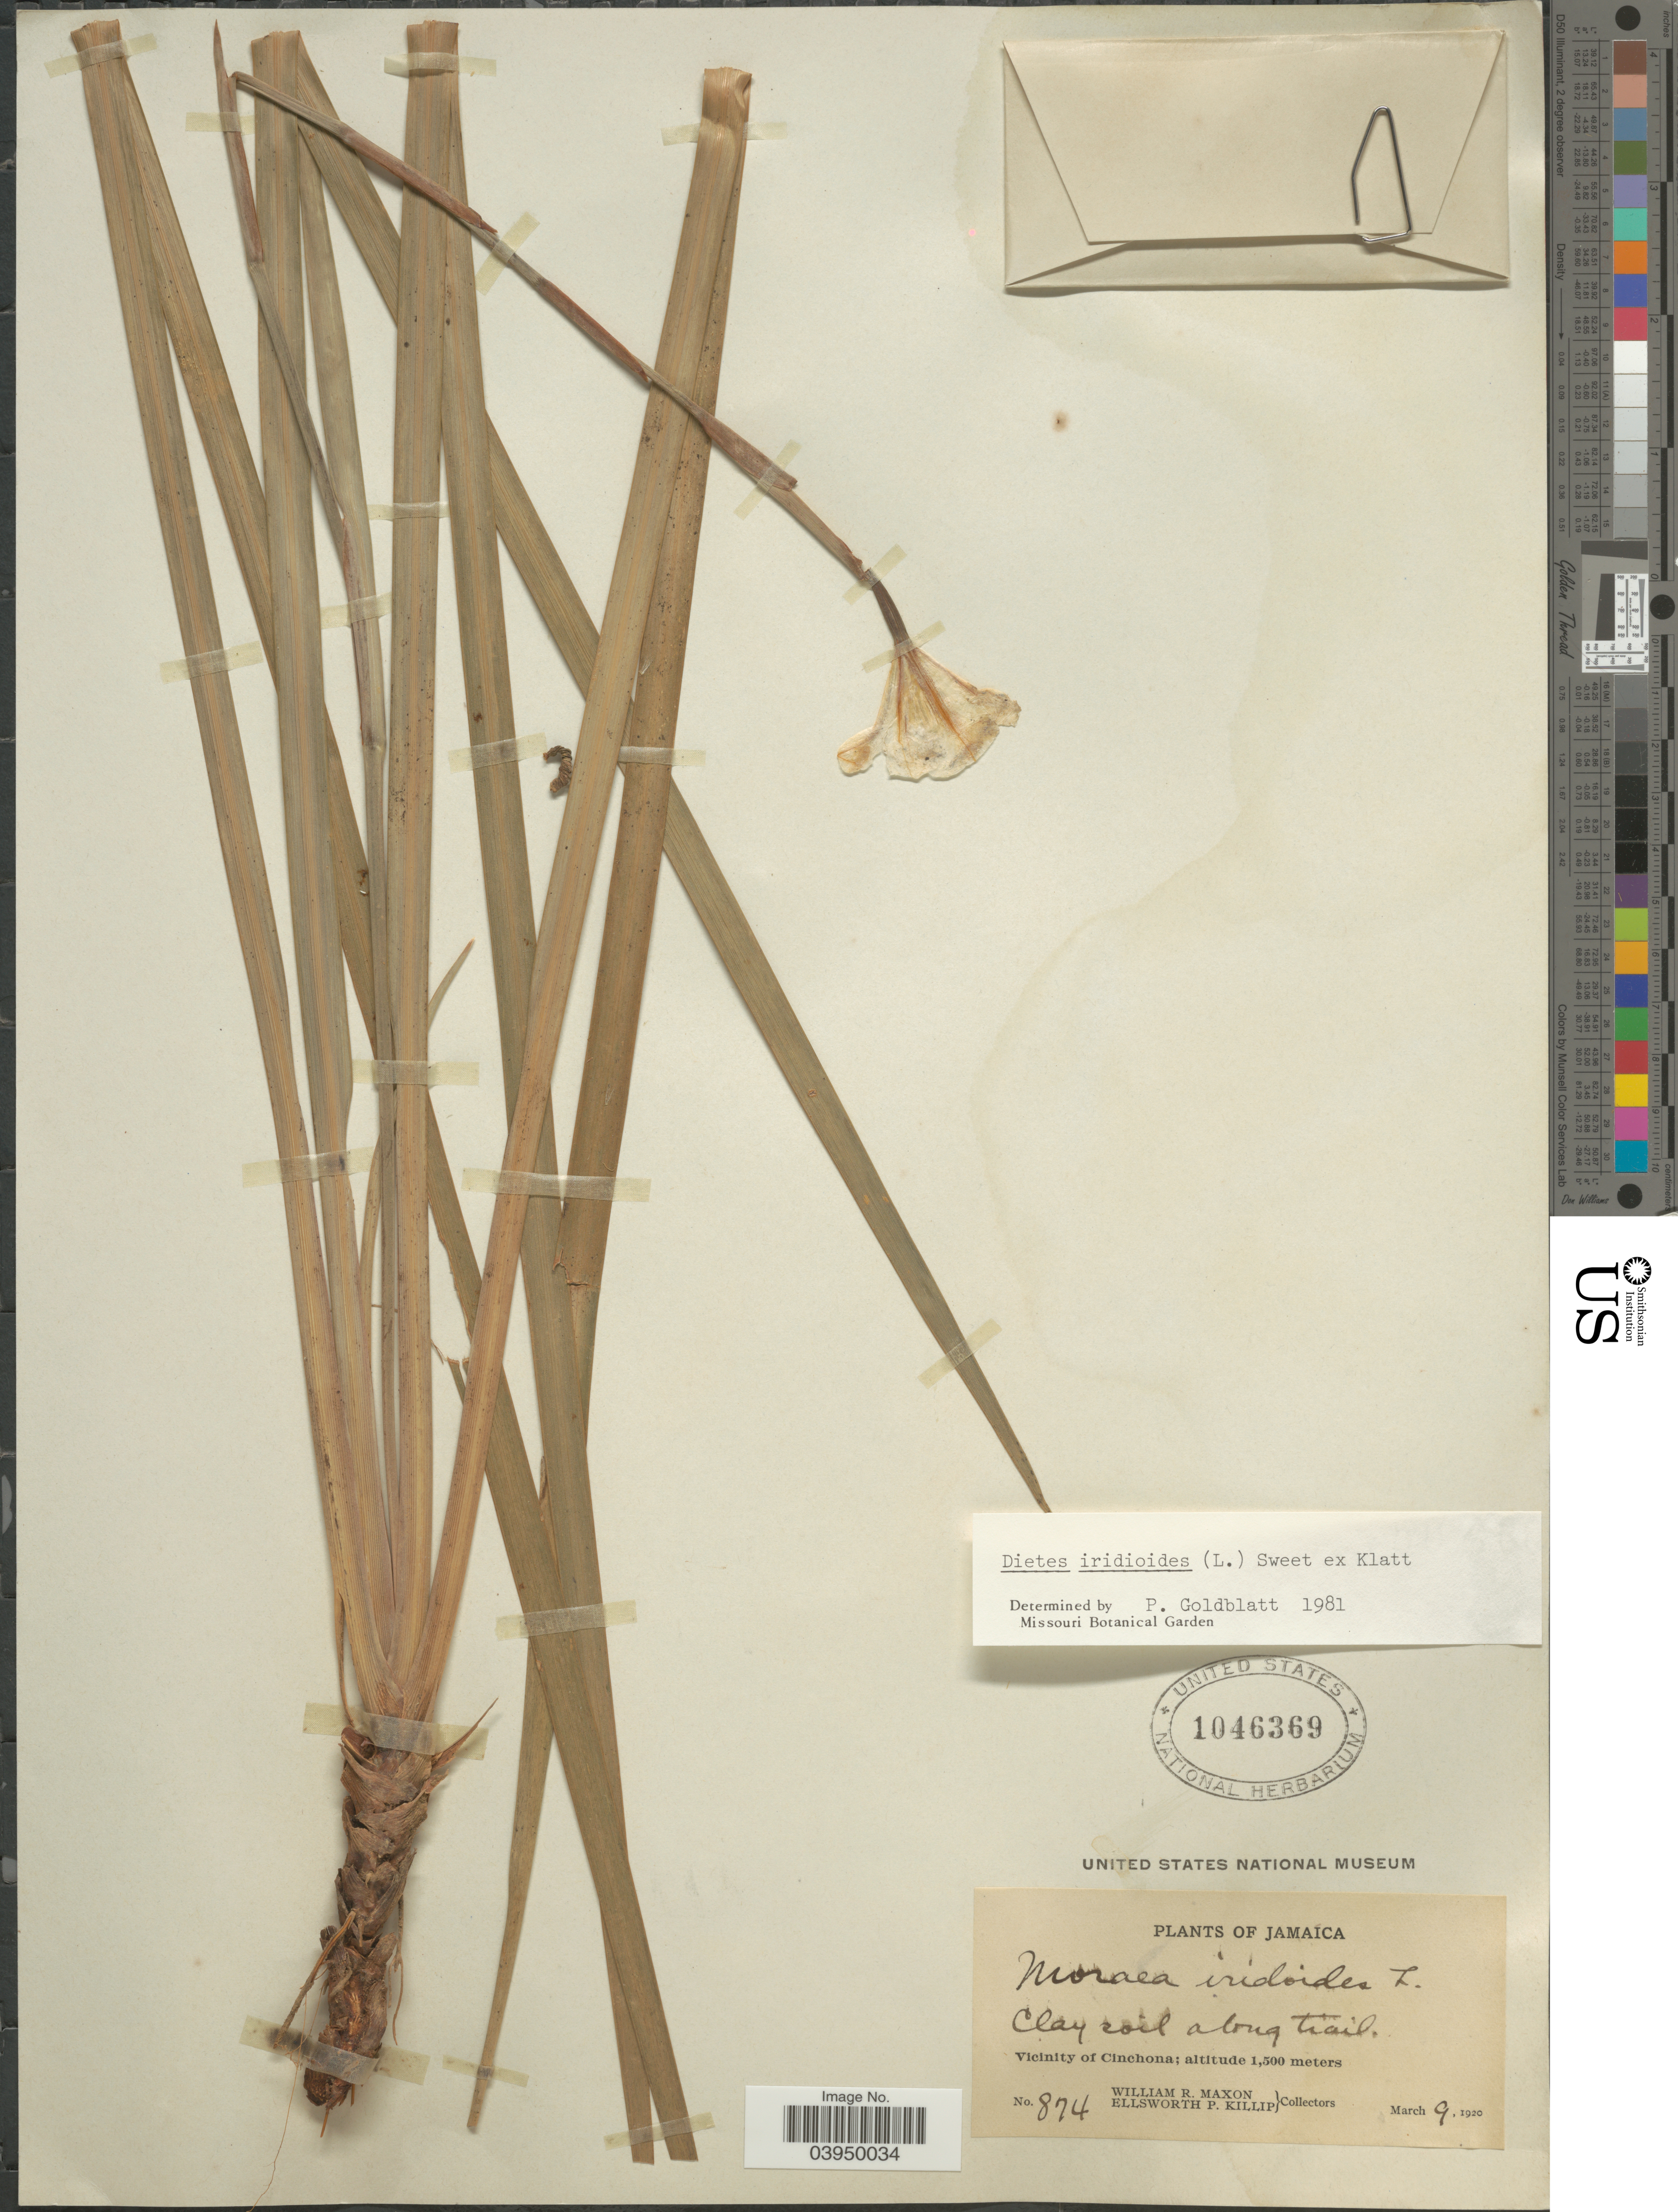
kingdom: Plantae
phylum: Tracheophyta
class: Liliopsida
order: Asparagales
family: Iridaceae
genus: Dietes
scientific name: Dietes iridioides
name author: (L.) Sweet ex Klatt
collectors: W. R. Maxon & E. P. Killip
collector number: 874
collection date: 1920-03-09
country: Jamaica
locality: Clay soil along trail. Vicinity of Cinchona.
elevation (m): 1500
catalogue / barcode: US 1046369